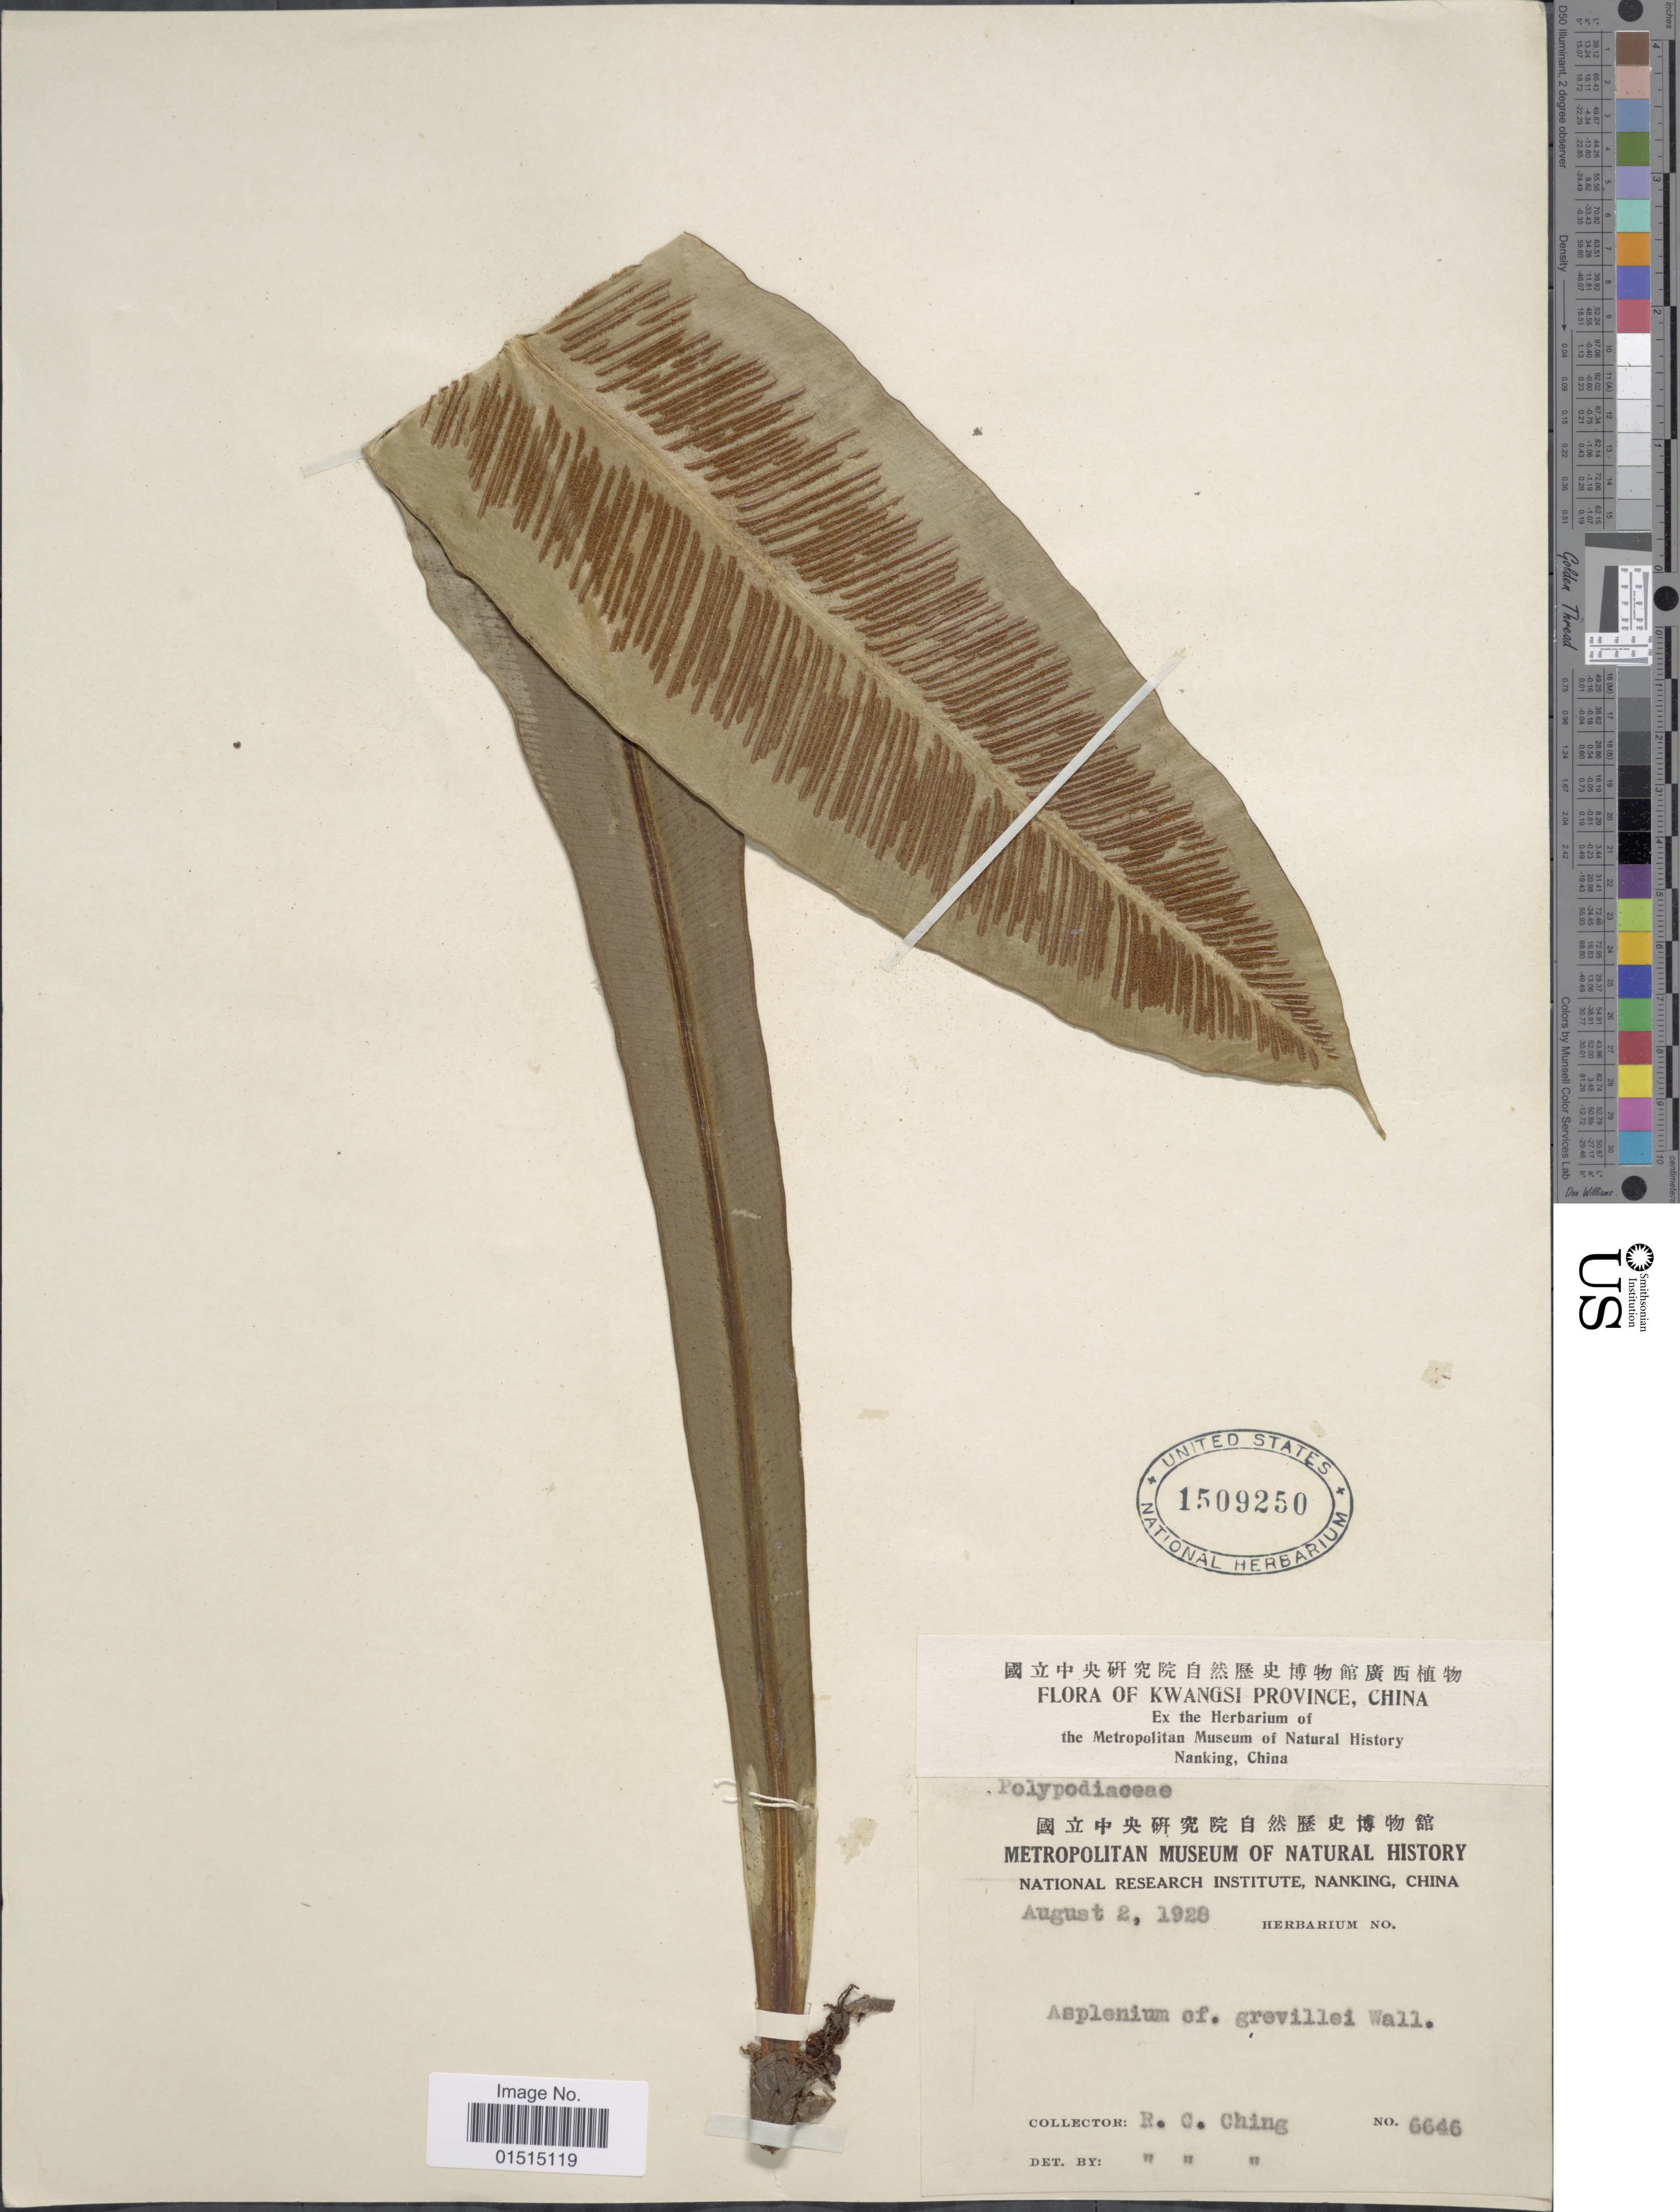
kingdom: Plantae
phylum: Tracheophyta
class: Polypodiopsida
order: Polypodiales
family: Aspleniaceae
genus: Asplenium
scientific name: Asplenium nidus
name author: L.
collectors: R. C. Ching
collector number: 6646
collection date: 1928-08-02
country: China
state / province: Guangxi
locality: Kwangsi Province. China. Nanking.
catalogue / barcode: US 1509250